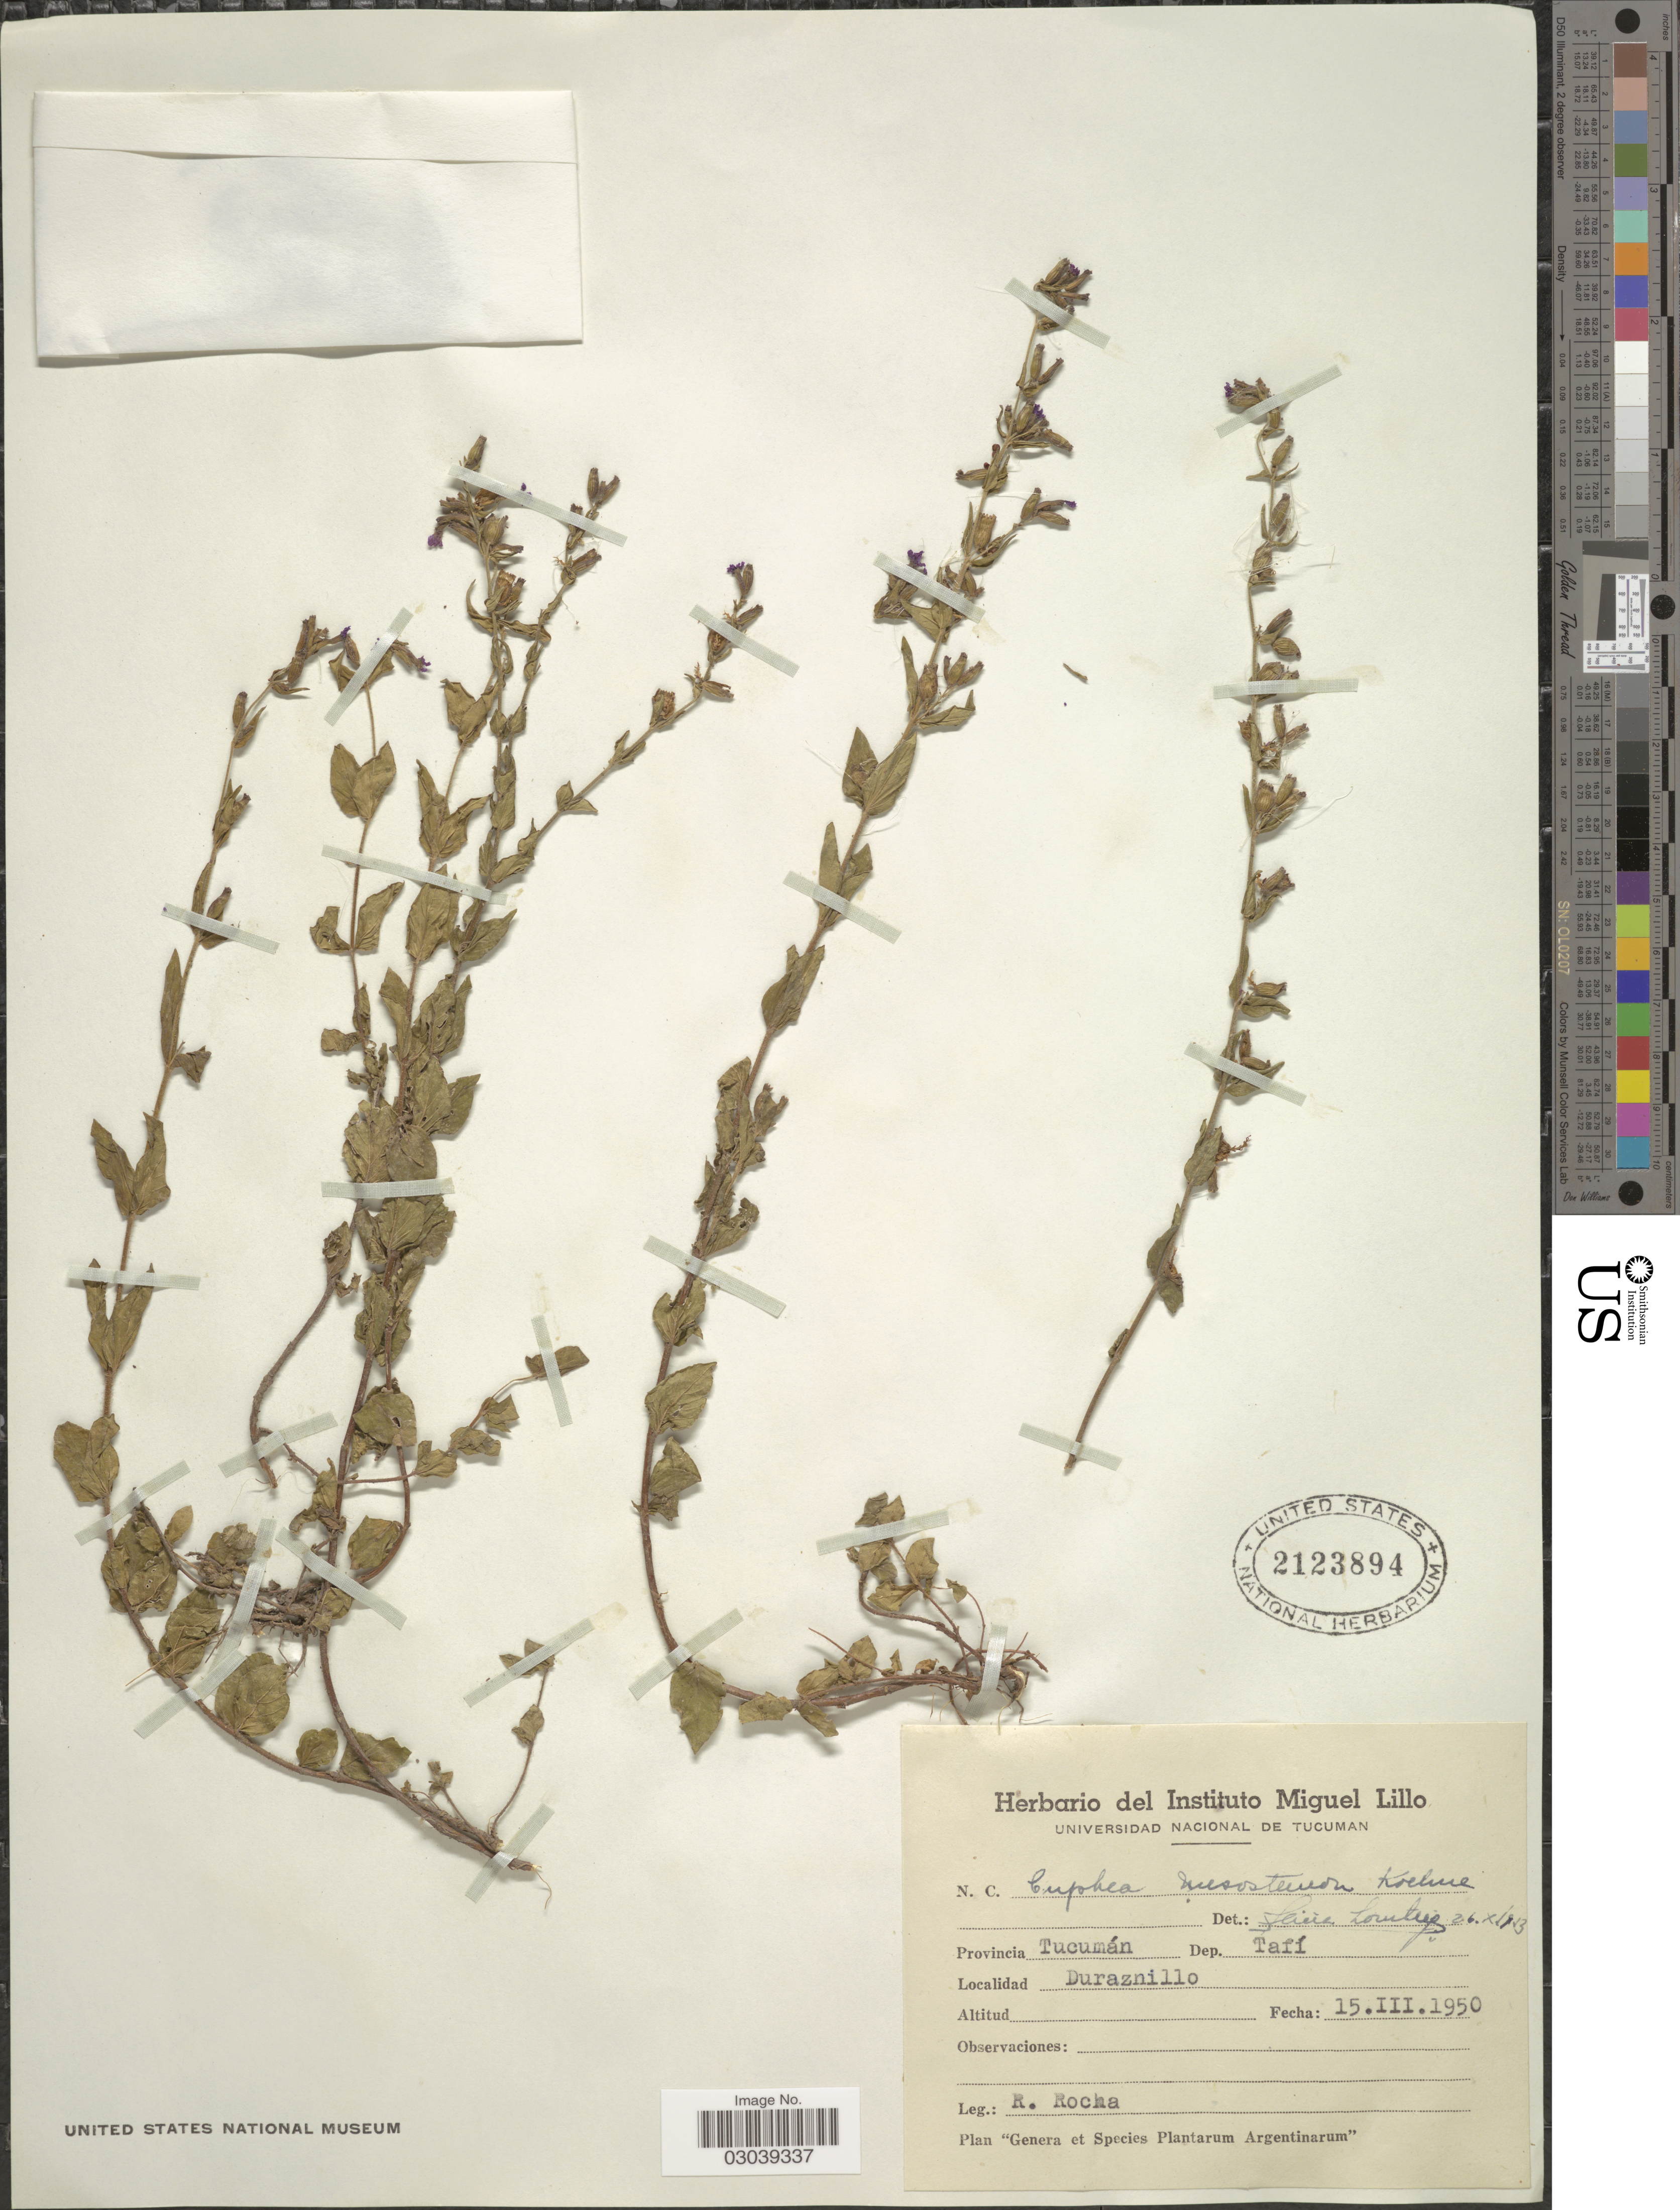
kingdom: Plantae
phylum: Tracheophyta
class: Magnoliopsida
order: Myrtales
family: Lythraceae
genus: Cuphea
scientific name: Cuphea calophylla subsp. mesostemon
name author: (Koehne) Lourteig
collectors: R. Rocha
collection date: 1950-03-15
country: Argentina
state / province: Tucuman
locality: Dep. Tafí. Duraznillo.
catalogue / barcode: US 2123894